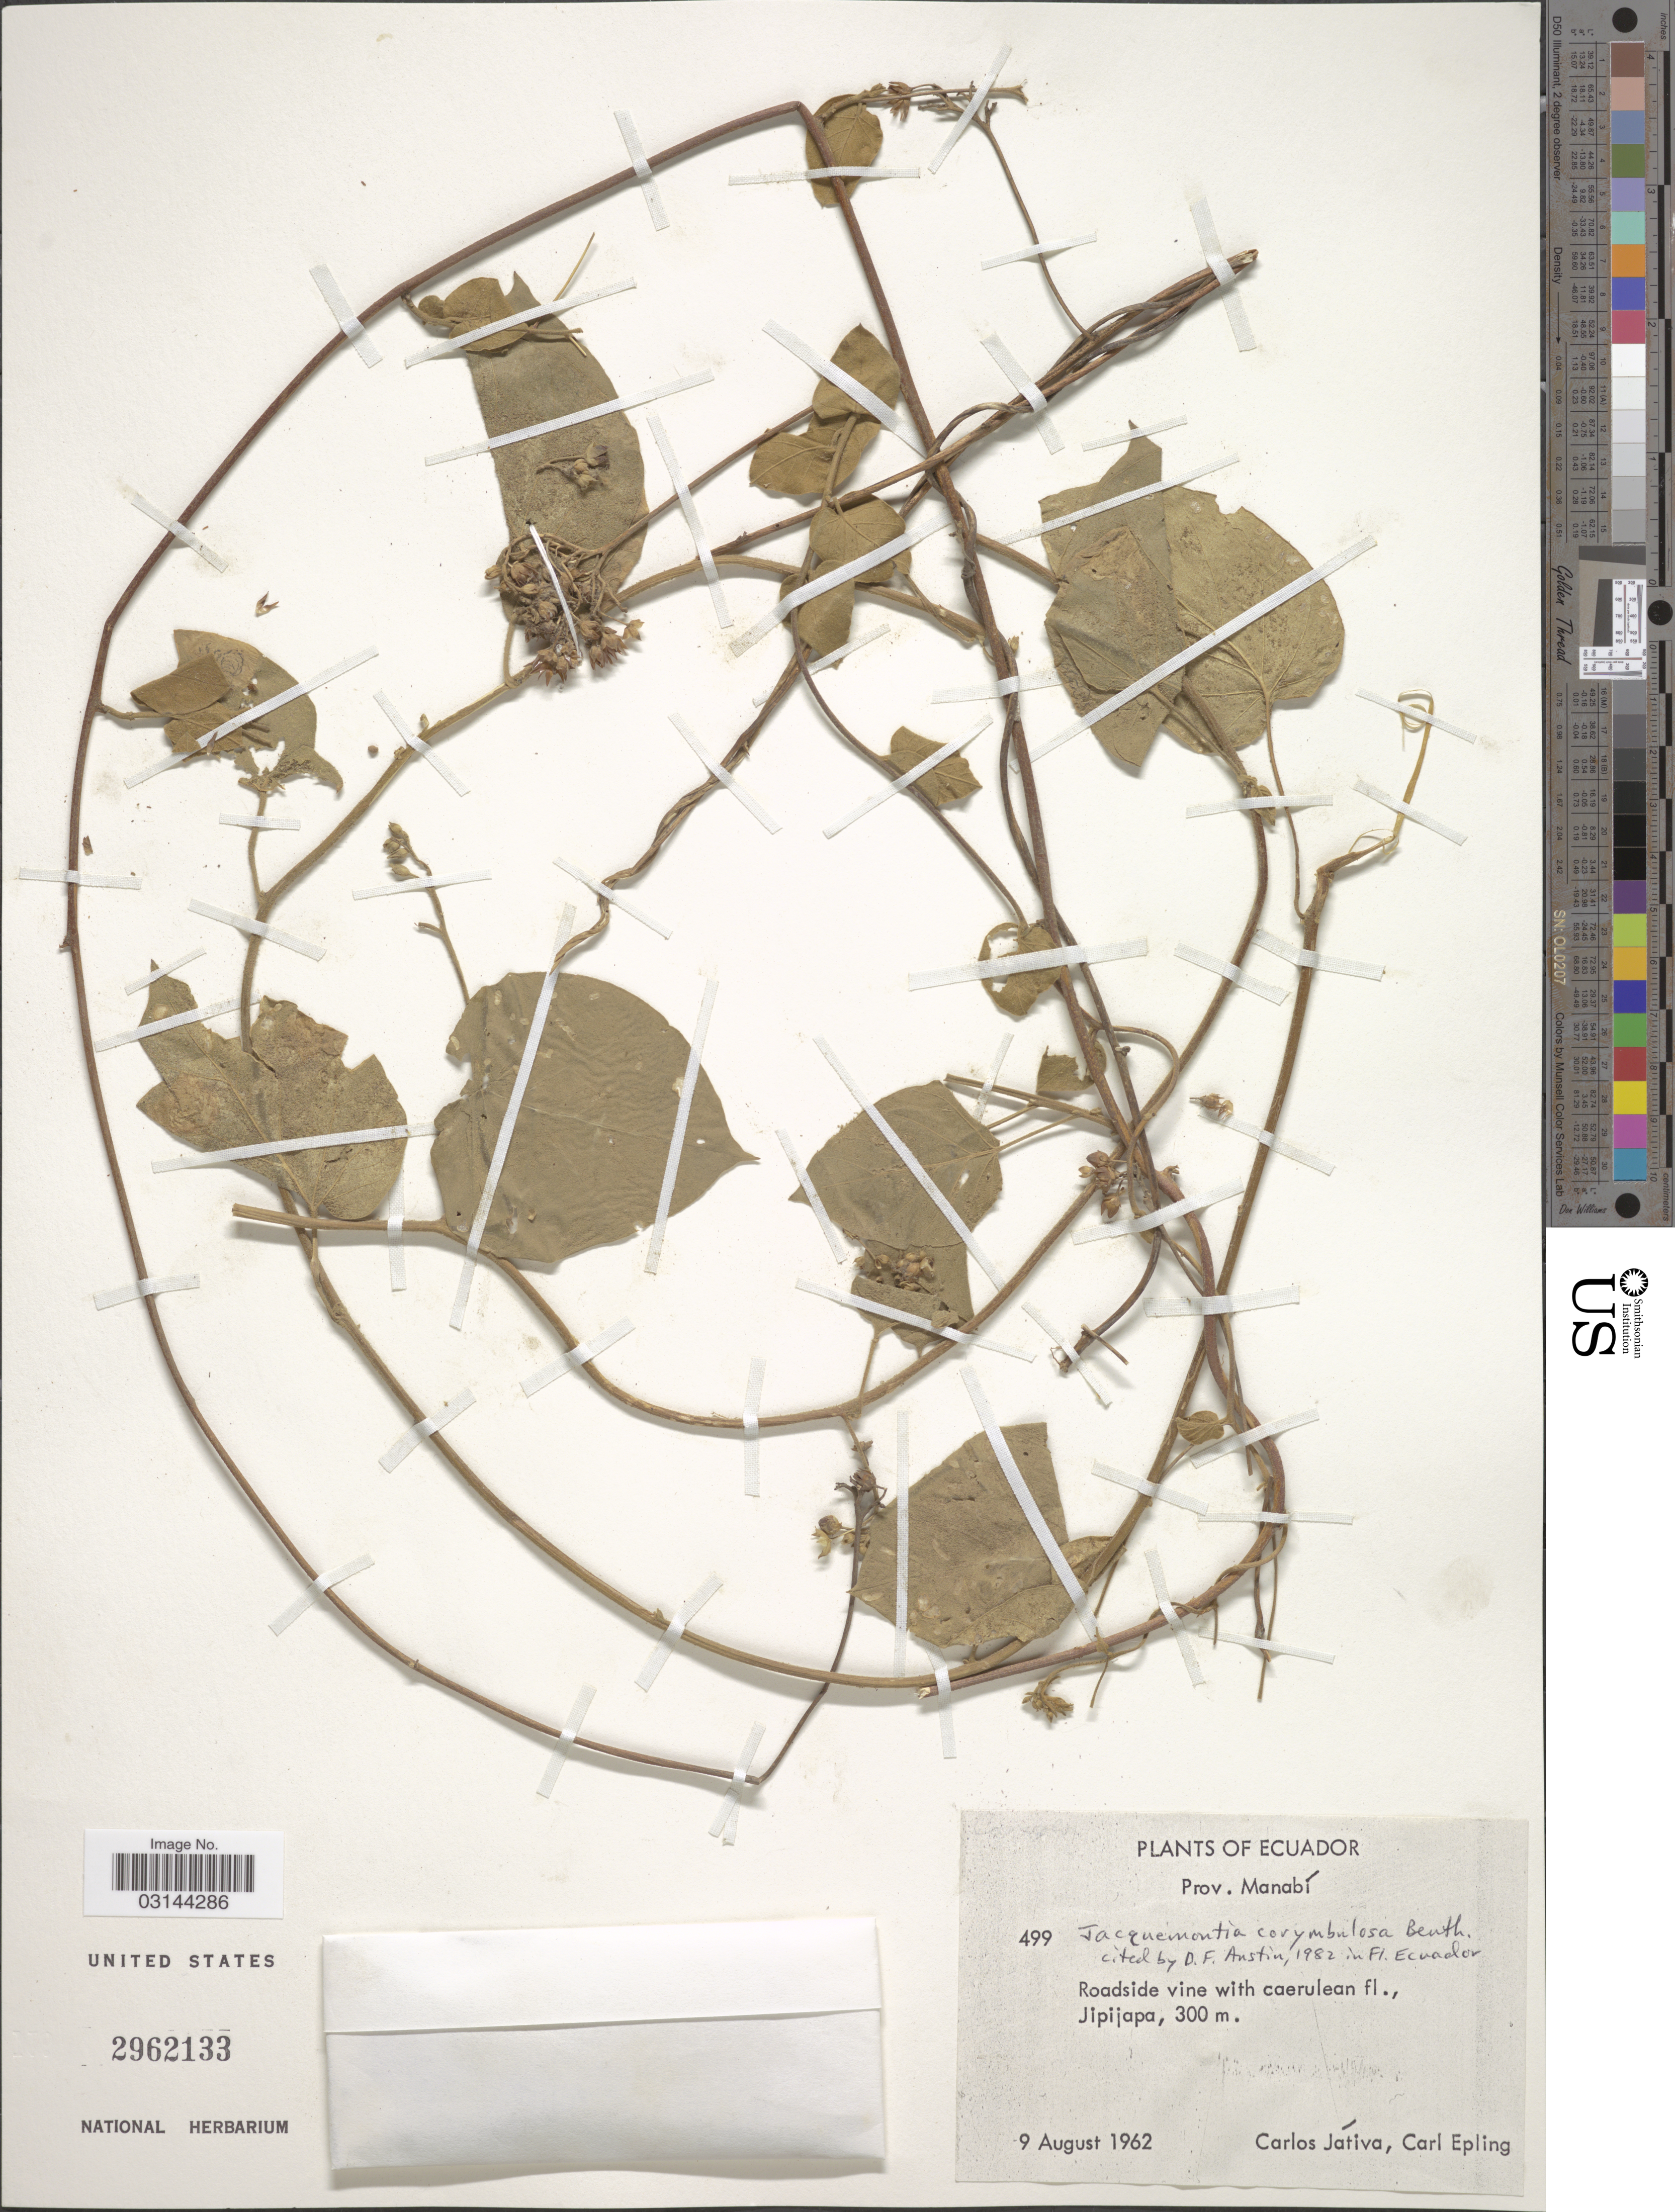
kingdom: Plantae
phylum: Tracheophyta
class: Magnoliopsida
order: Solanales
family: Convolvulaceae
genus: Jacquemontia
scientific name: Jacquemontia corymbulosa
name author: Benth.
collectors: C. D. Játiva & C. C. Epling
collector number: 499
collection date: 1962-08-09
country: Ecuador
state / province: Manabí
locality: Jipijapa.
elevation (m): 300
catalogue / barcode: US 2962133